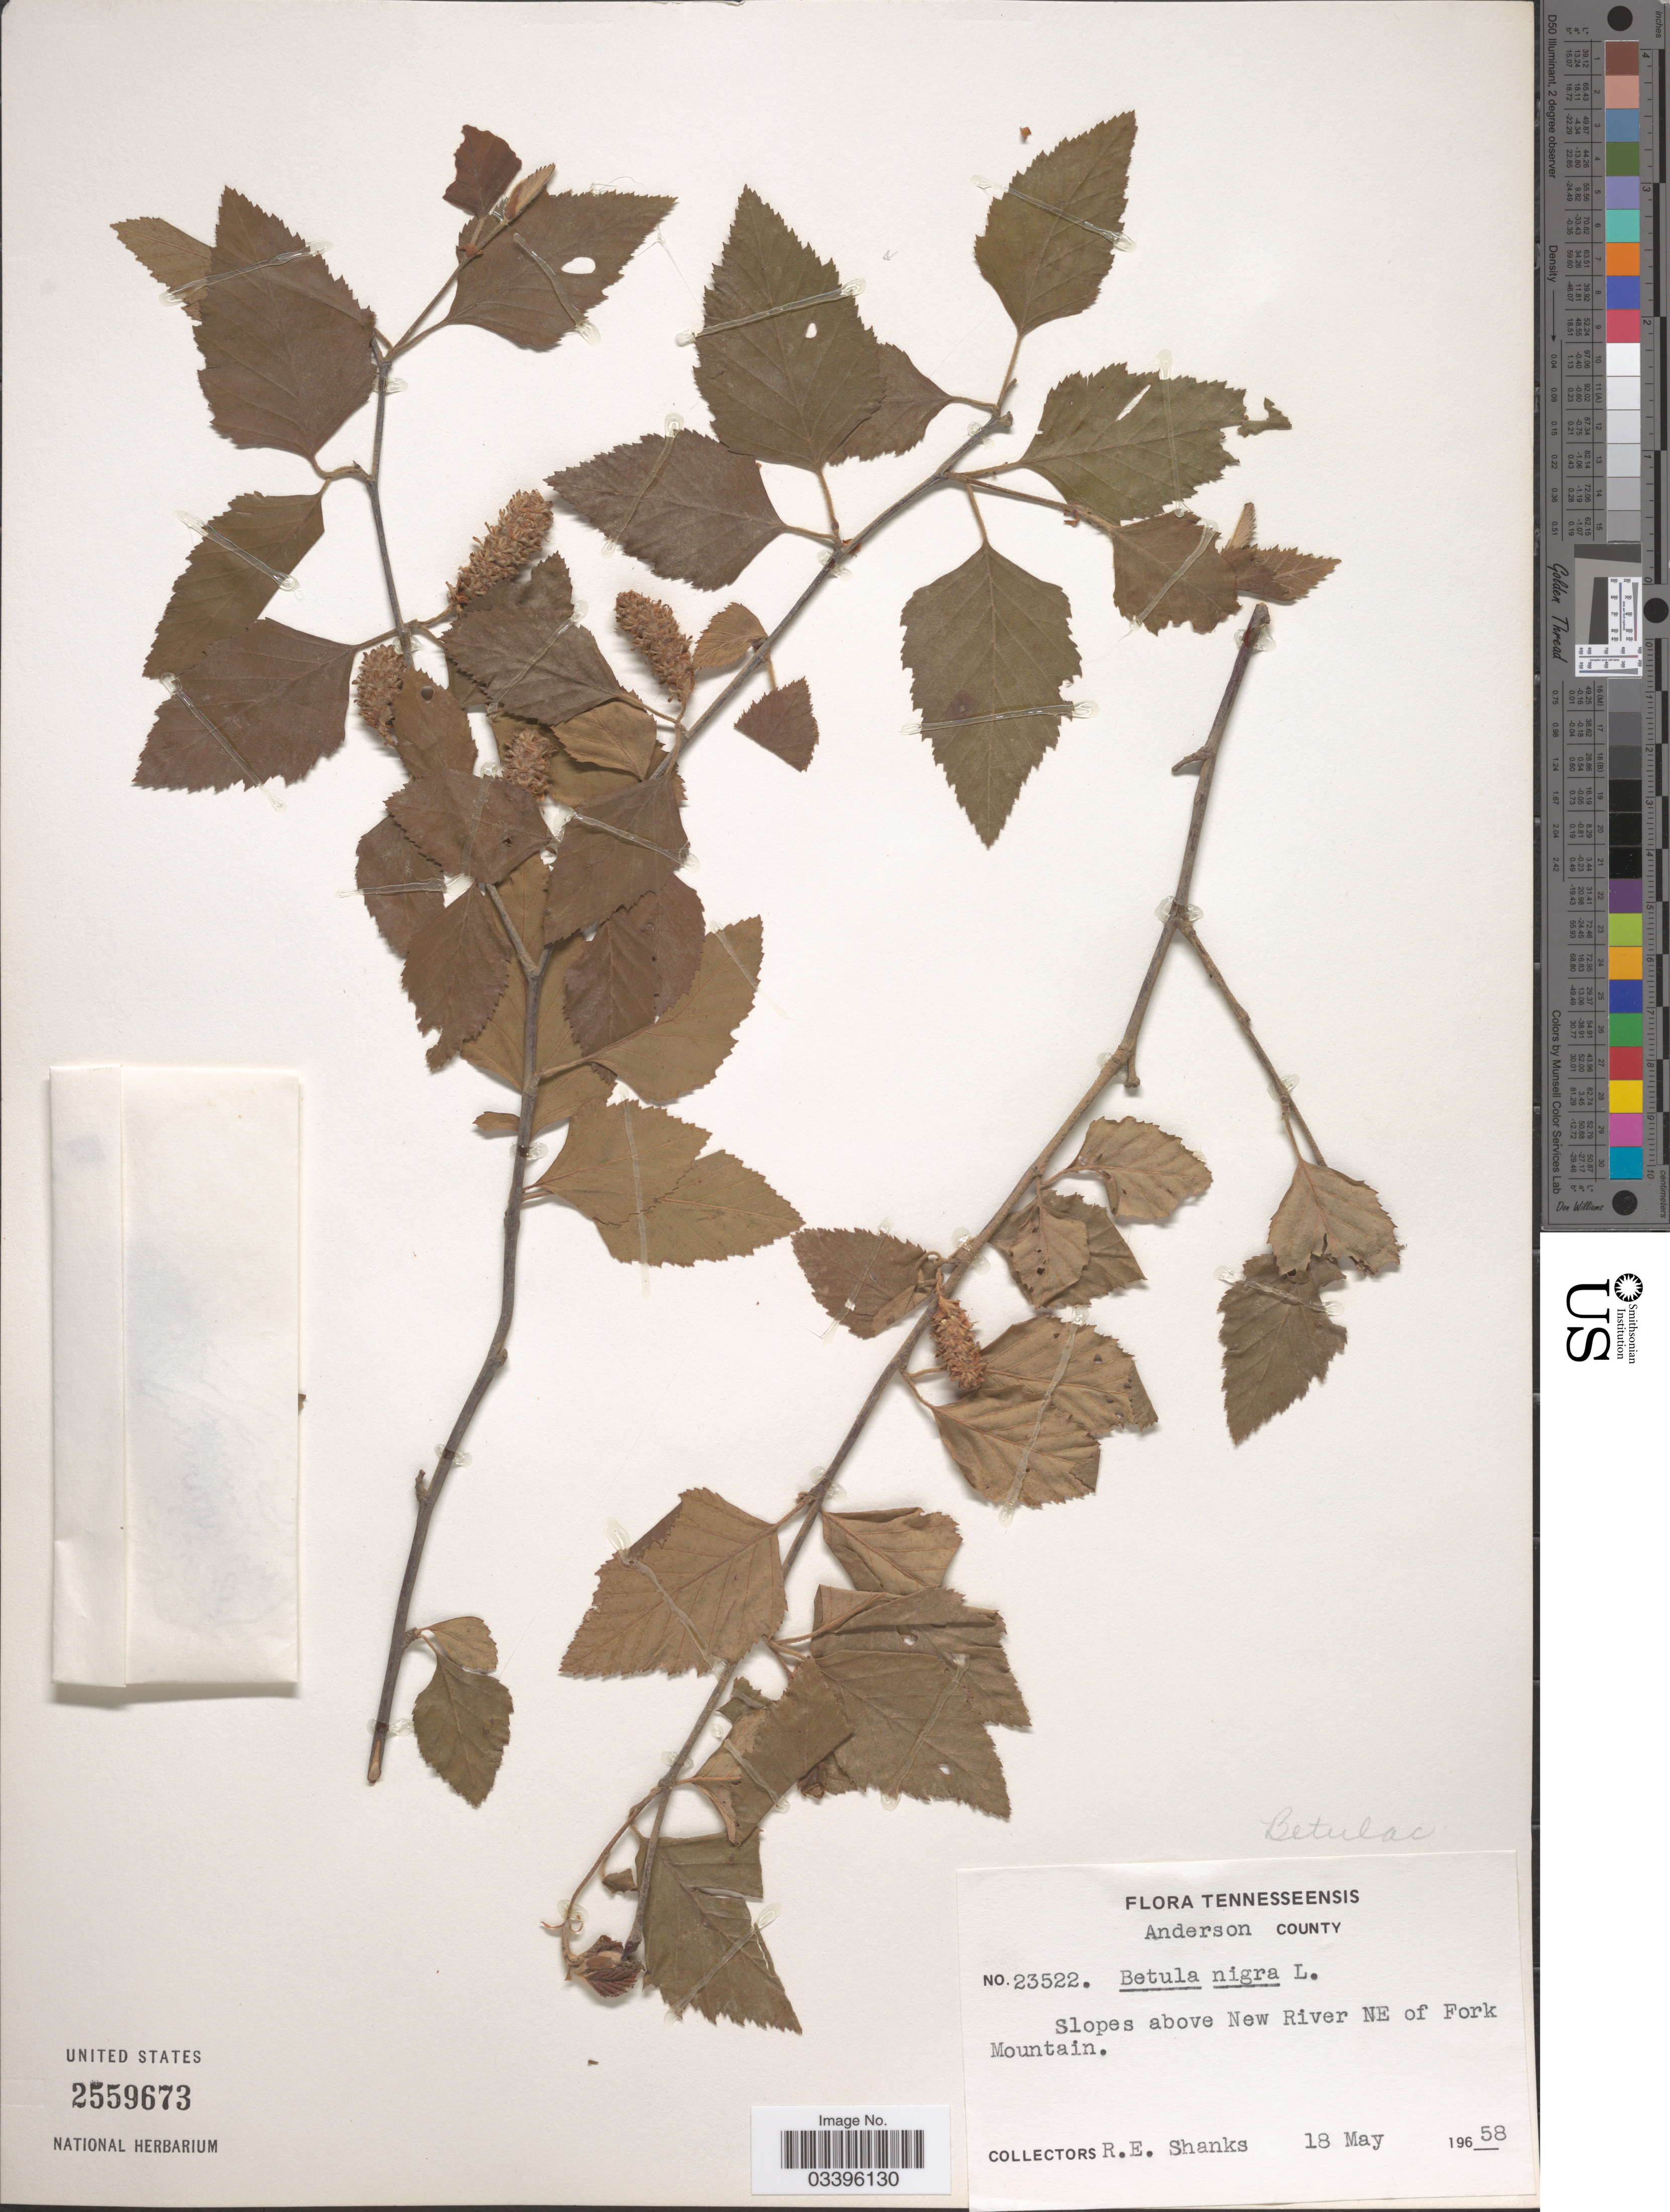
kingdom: Plantae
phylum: Tracheophyta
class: Magnoliopsida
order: Fagales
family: Betulaceae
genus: Betula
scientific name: Betula nigra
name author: L.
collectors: R. Shanks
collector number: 23522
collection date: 1958-05-18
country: United States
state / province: Tennessee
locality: Anderson County, Slopes above New River NE of Fork Mountain.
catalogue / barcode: US 2559673